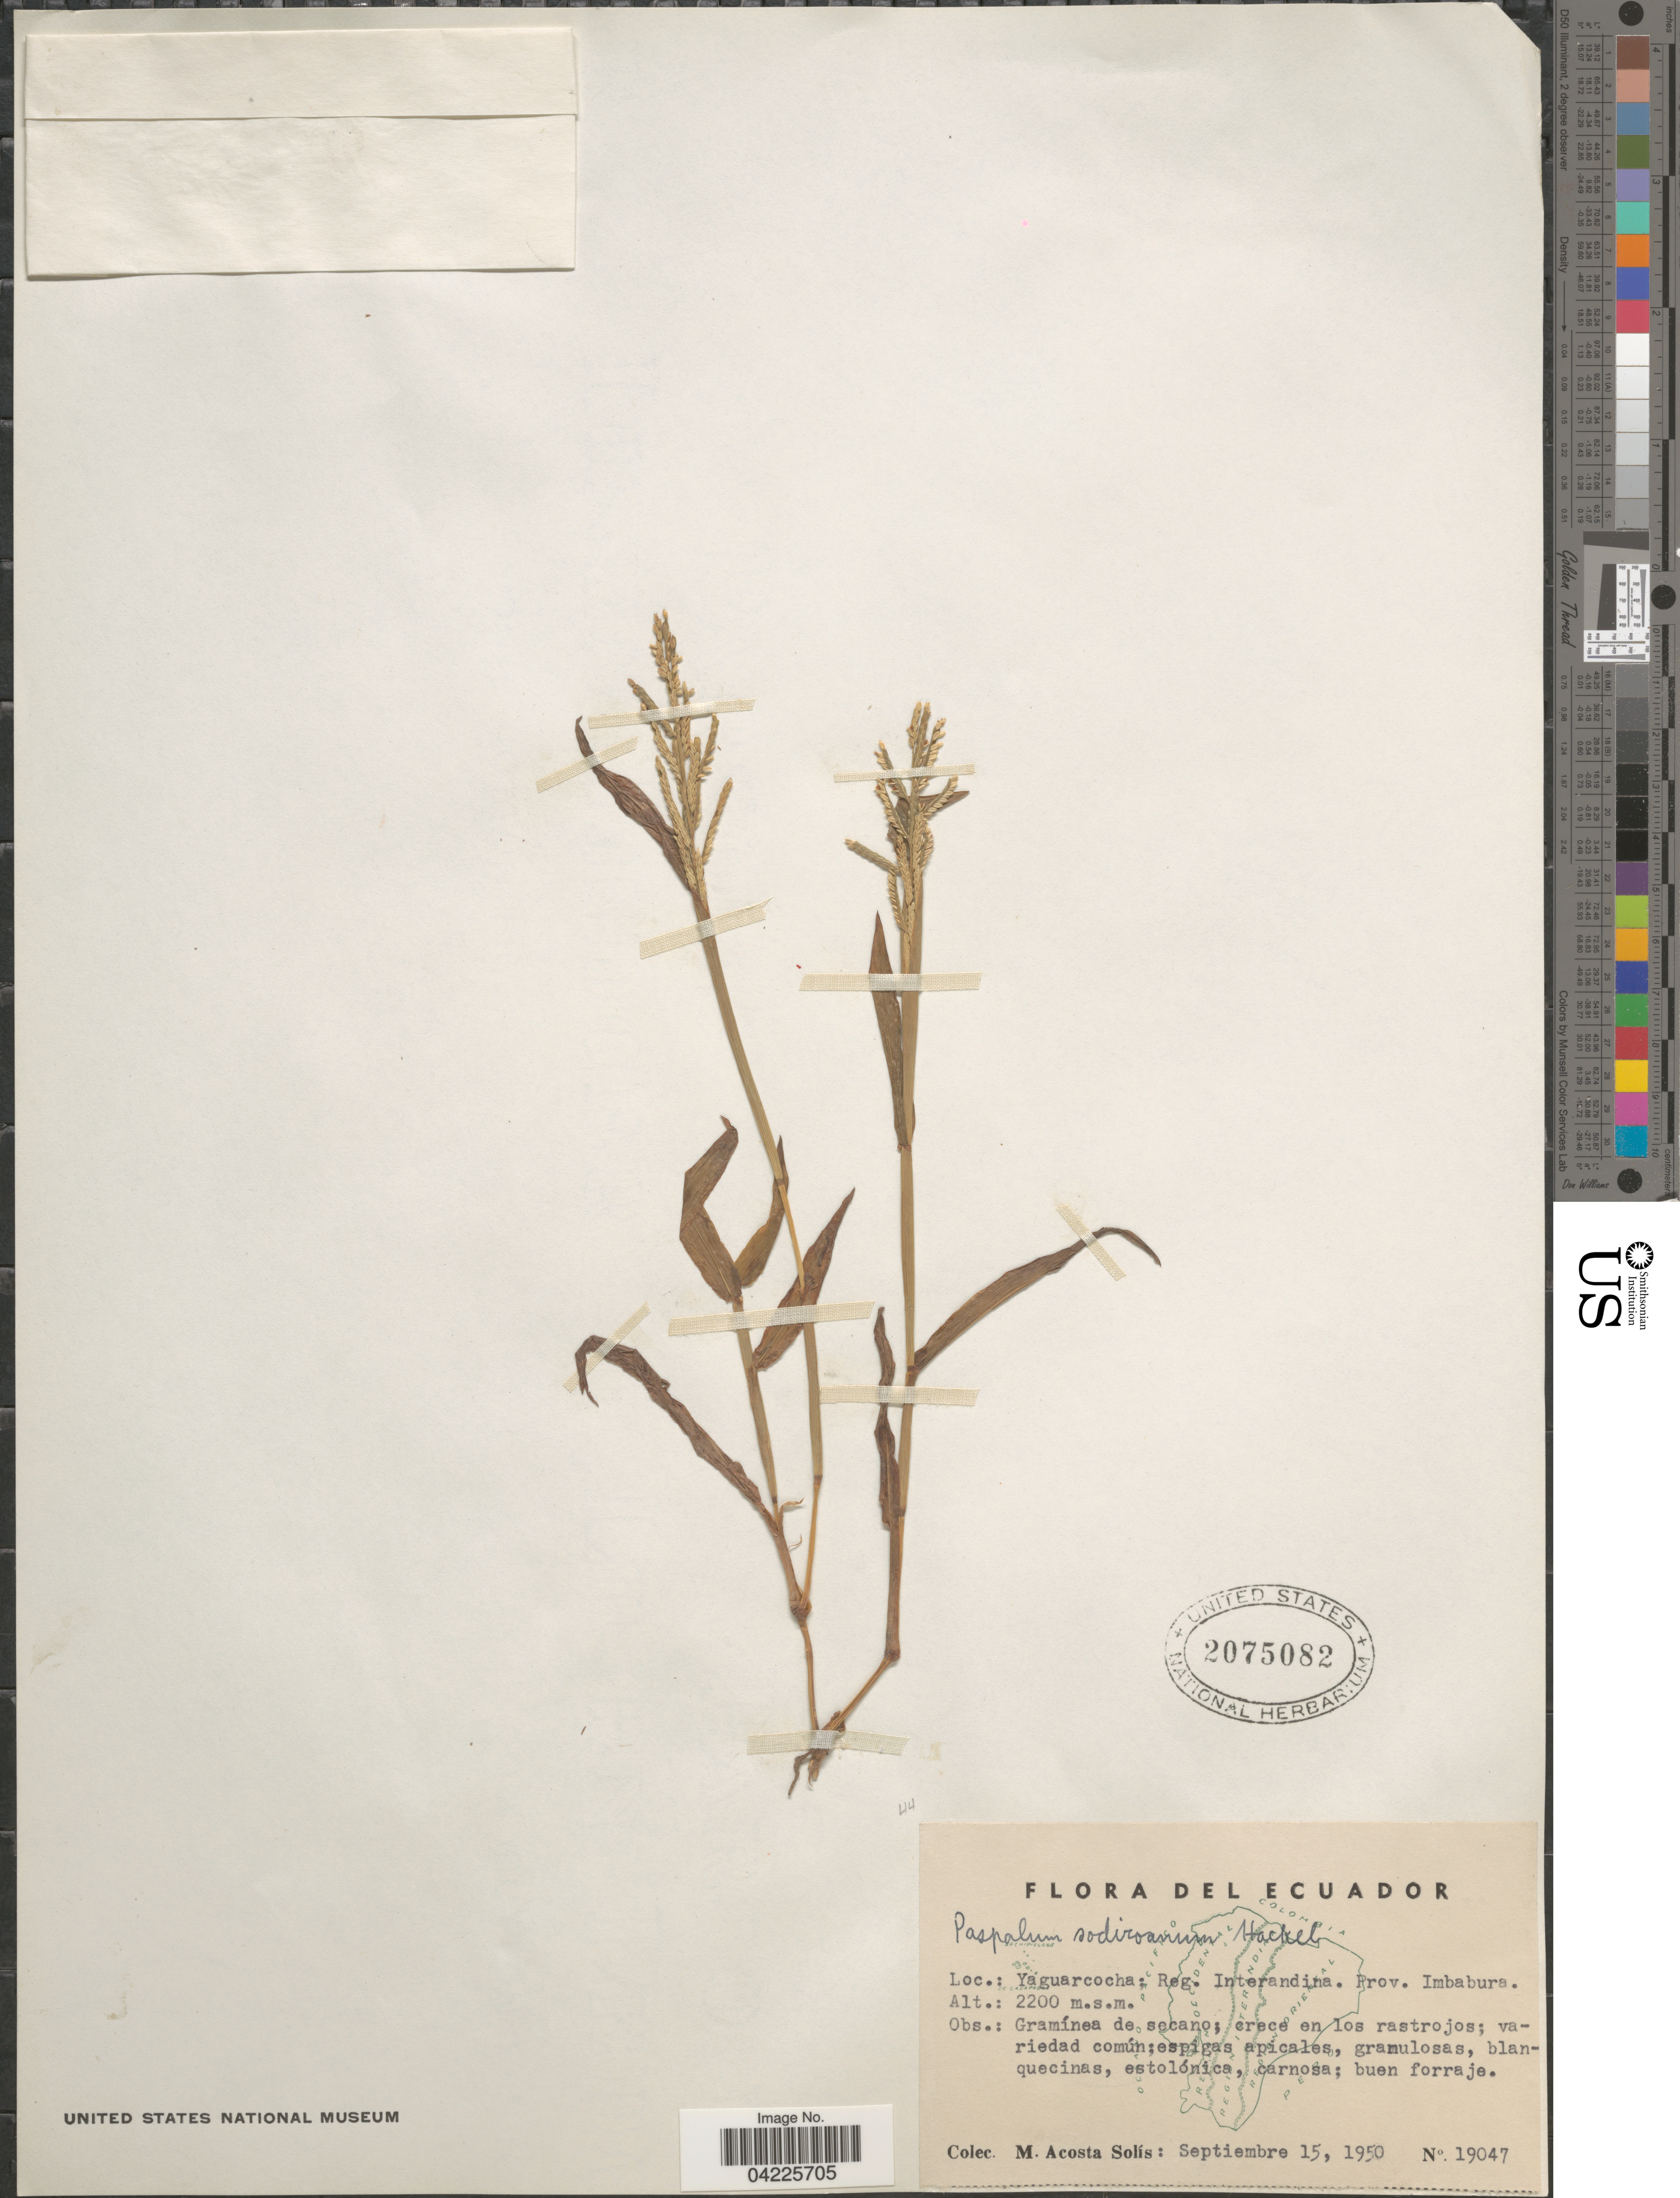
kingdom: Plantae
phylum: Tracheophyta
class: Liliopsida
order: Poales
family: Poaceae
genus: Paspalum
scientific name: Paspalum sodiroanum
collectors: M. Acosta Solis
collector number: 19047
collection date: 1950-09-15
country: Ecuador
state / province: Imbabura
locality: Yaguarcocha: Reg. Interandina.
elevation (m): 2200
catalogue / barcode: US 2075082